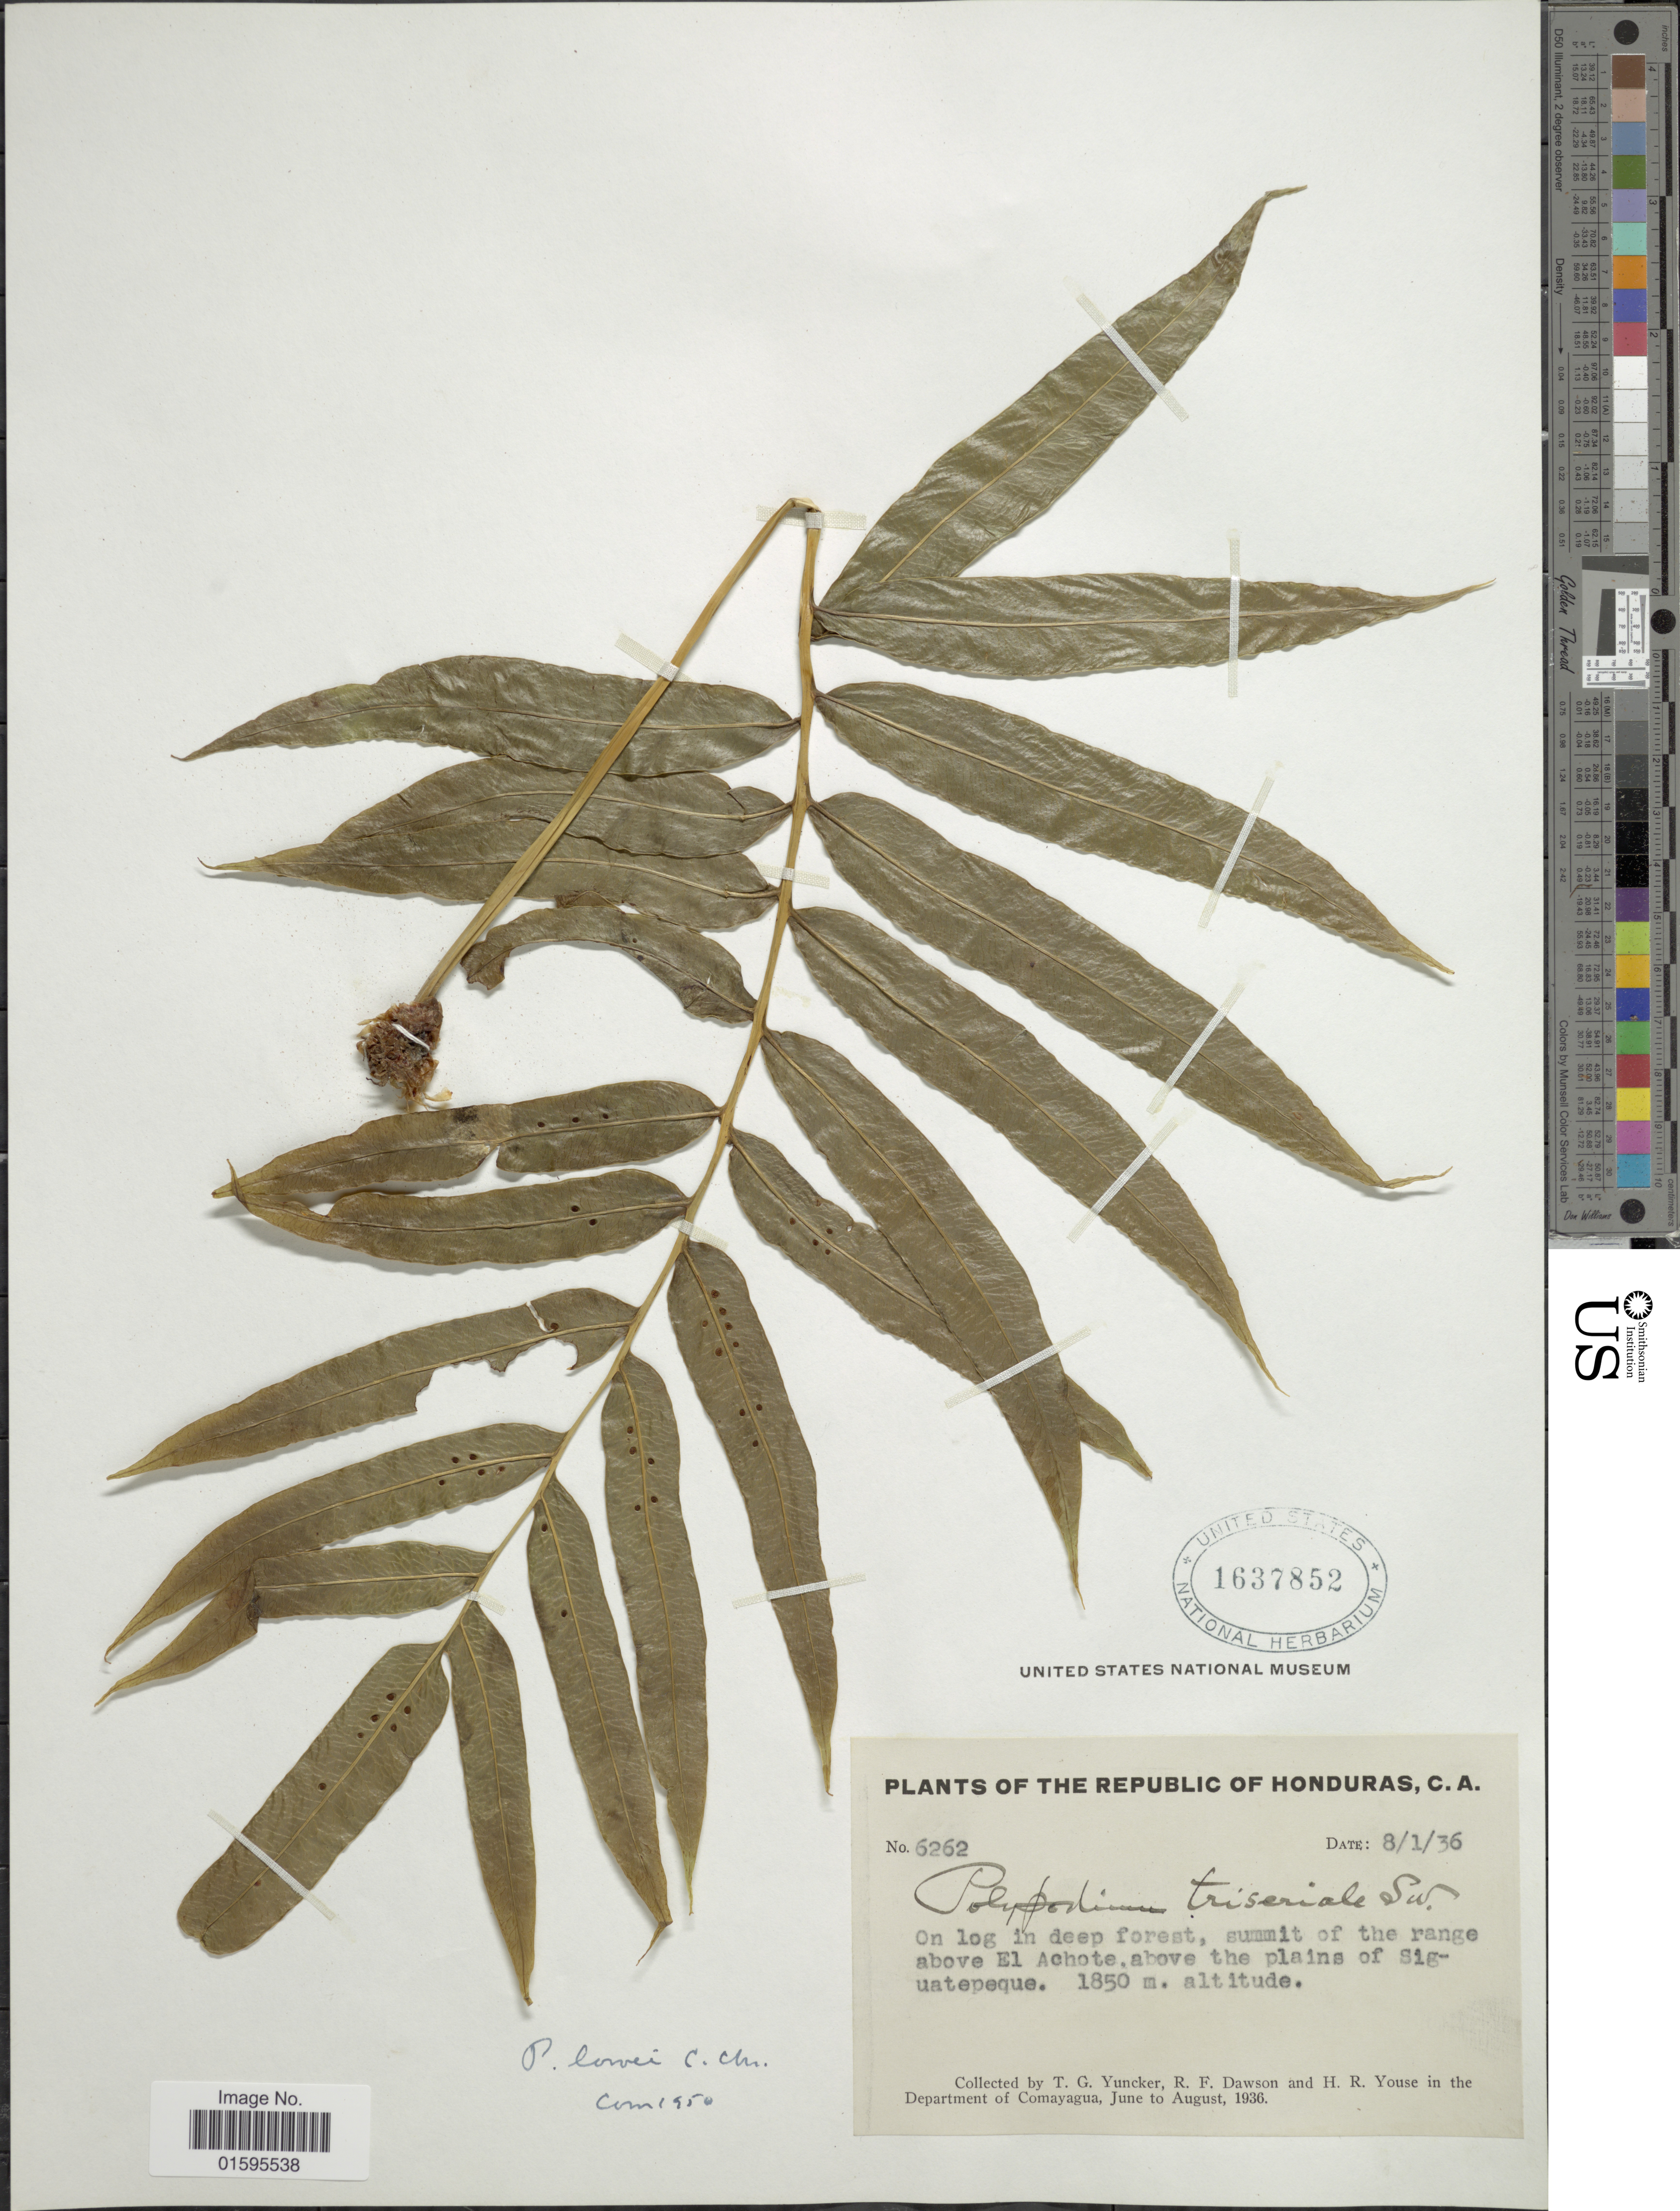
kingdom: Plantae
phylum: Tracheophyta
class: Polypodiopsida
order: Polypodiales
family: Polypodiaceae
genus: Polypodium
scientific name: Polypodium pleurosorum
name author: Kunze ex Mett.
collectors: T. G. Yuncker, R. F. Dawson & H. Youse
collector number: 6262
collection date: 1936-01-08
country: Honduras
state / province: Comayagua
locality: Republic of Honduras, C. A., above El Achote, above the plains of Siguatepeque, Department of Comayagua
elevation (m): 1850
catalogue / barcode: US 1637852